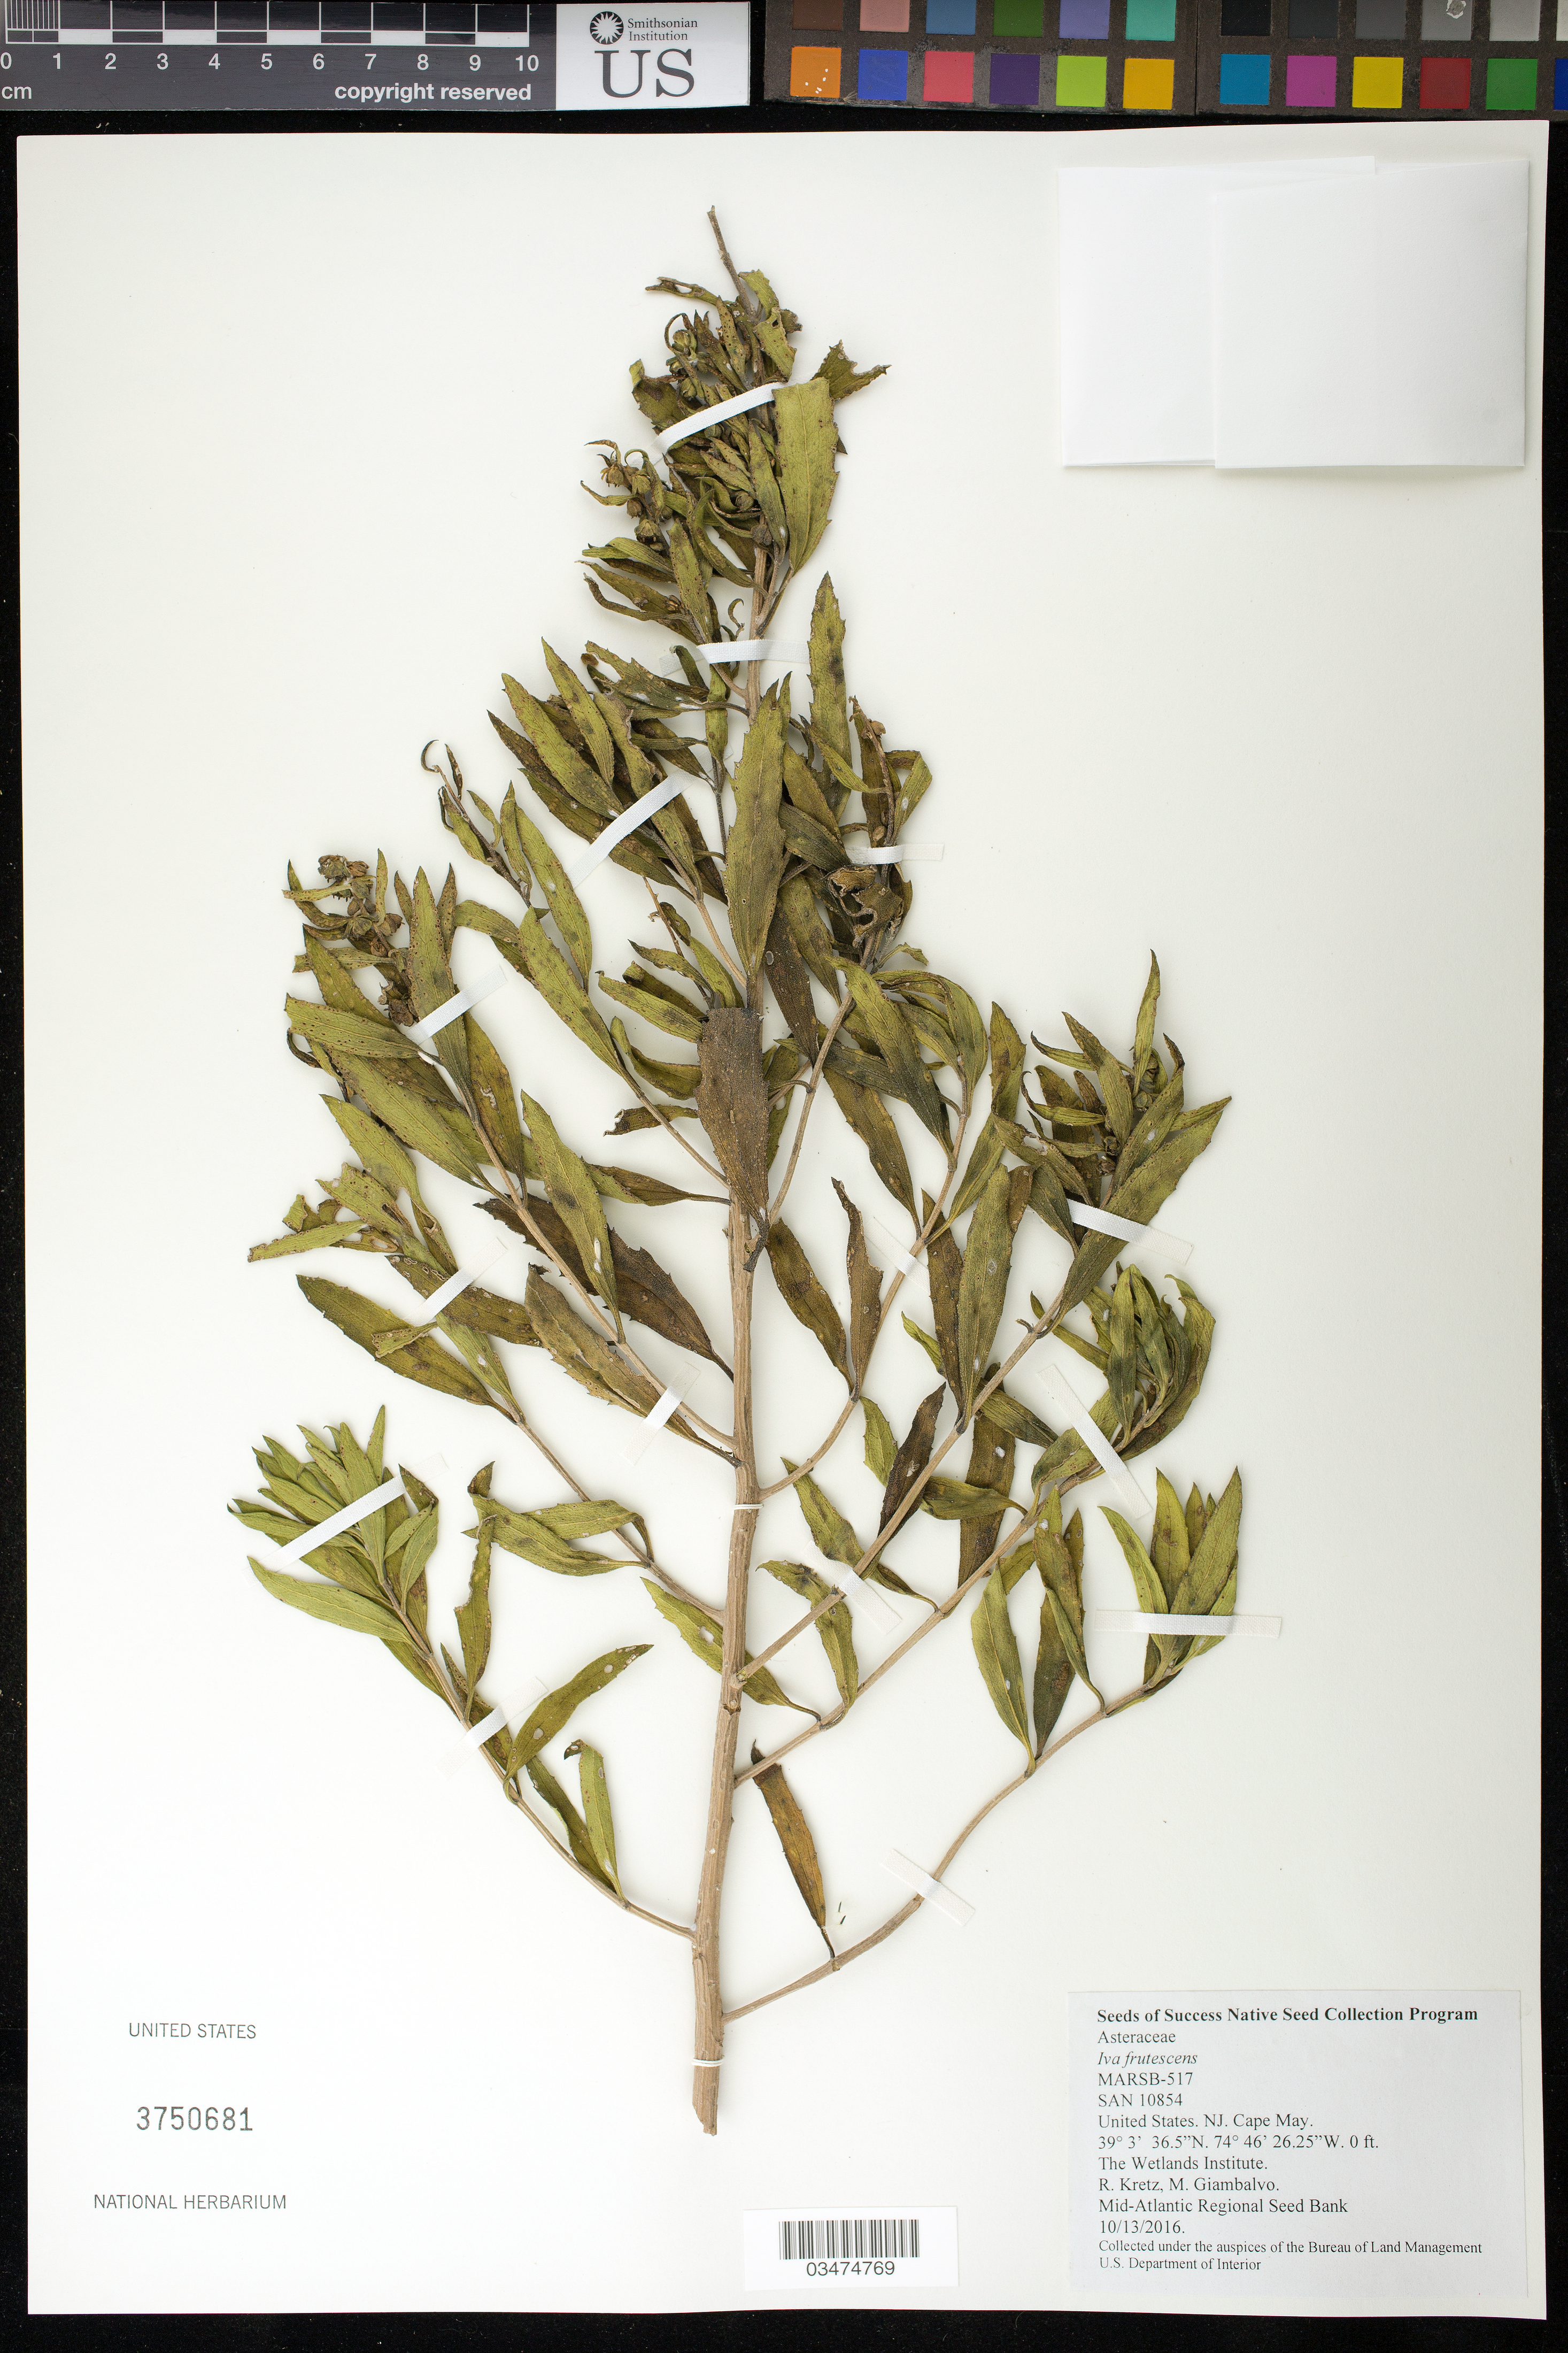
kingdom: Plantae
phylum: Tracheophyta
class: Magnoliopsida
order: Asterales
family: Asteraceae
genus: Iva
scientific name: Iva frutescens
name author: L.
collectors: R. Kretz & M. Giambalvo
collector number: MARSB-517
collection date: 2016-10-13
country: United States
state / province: New Jersey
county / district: Cape May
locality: The Wetlands Institute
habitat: tidal salt marsh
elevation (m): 0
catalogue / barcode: US 3750681